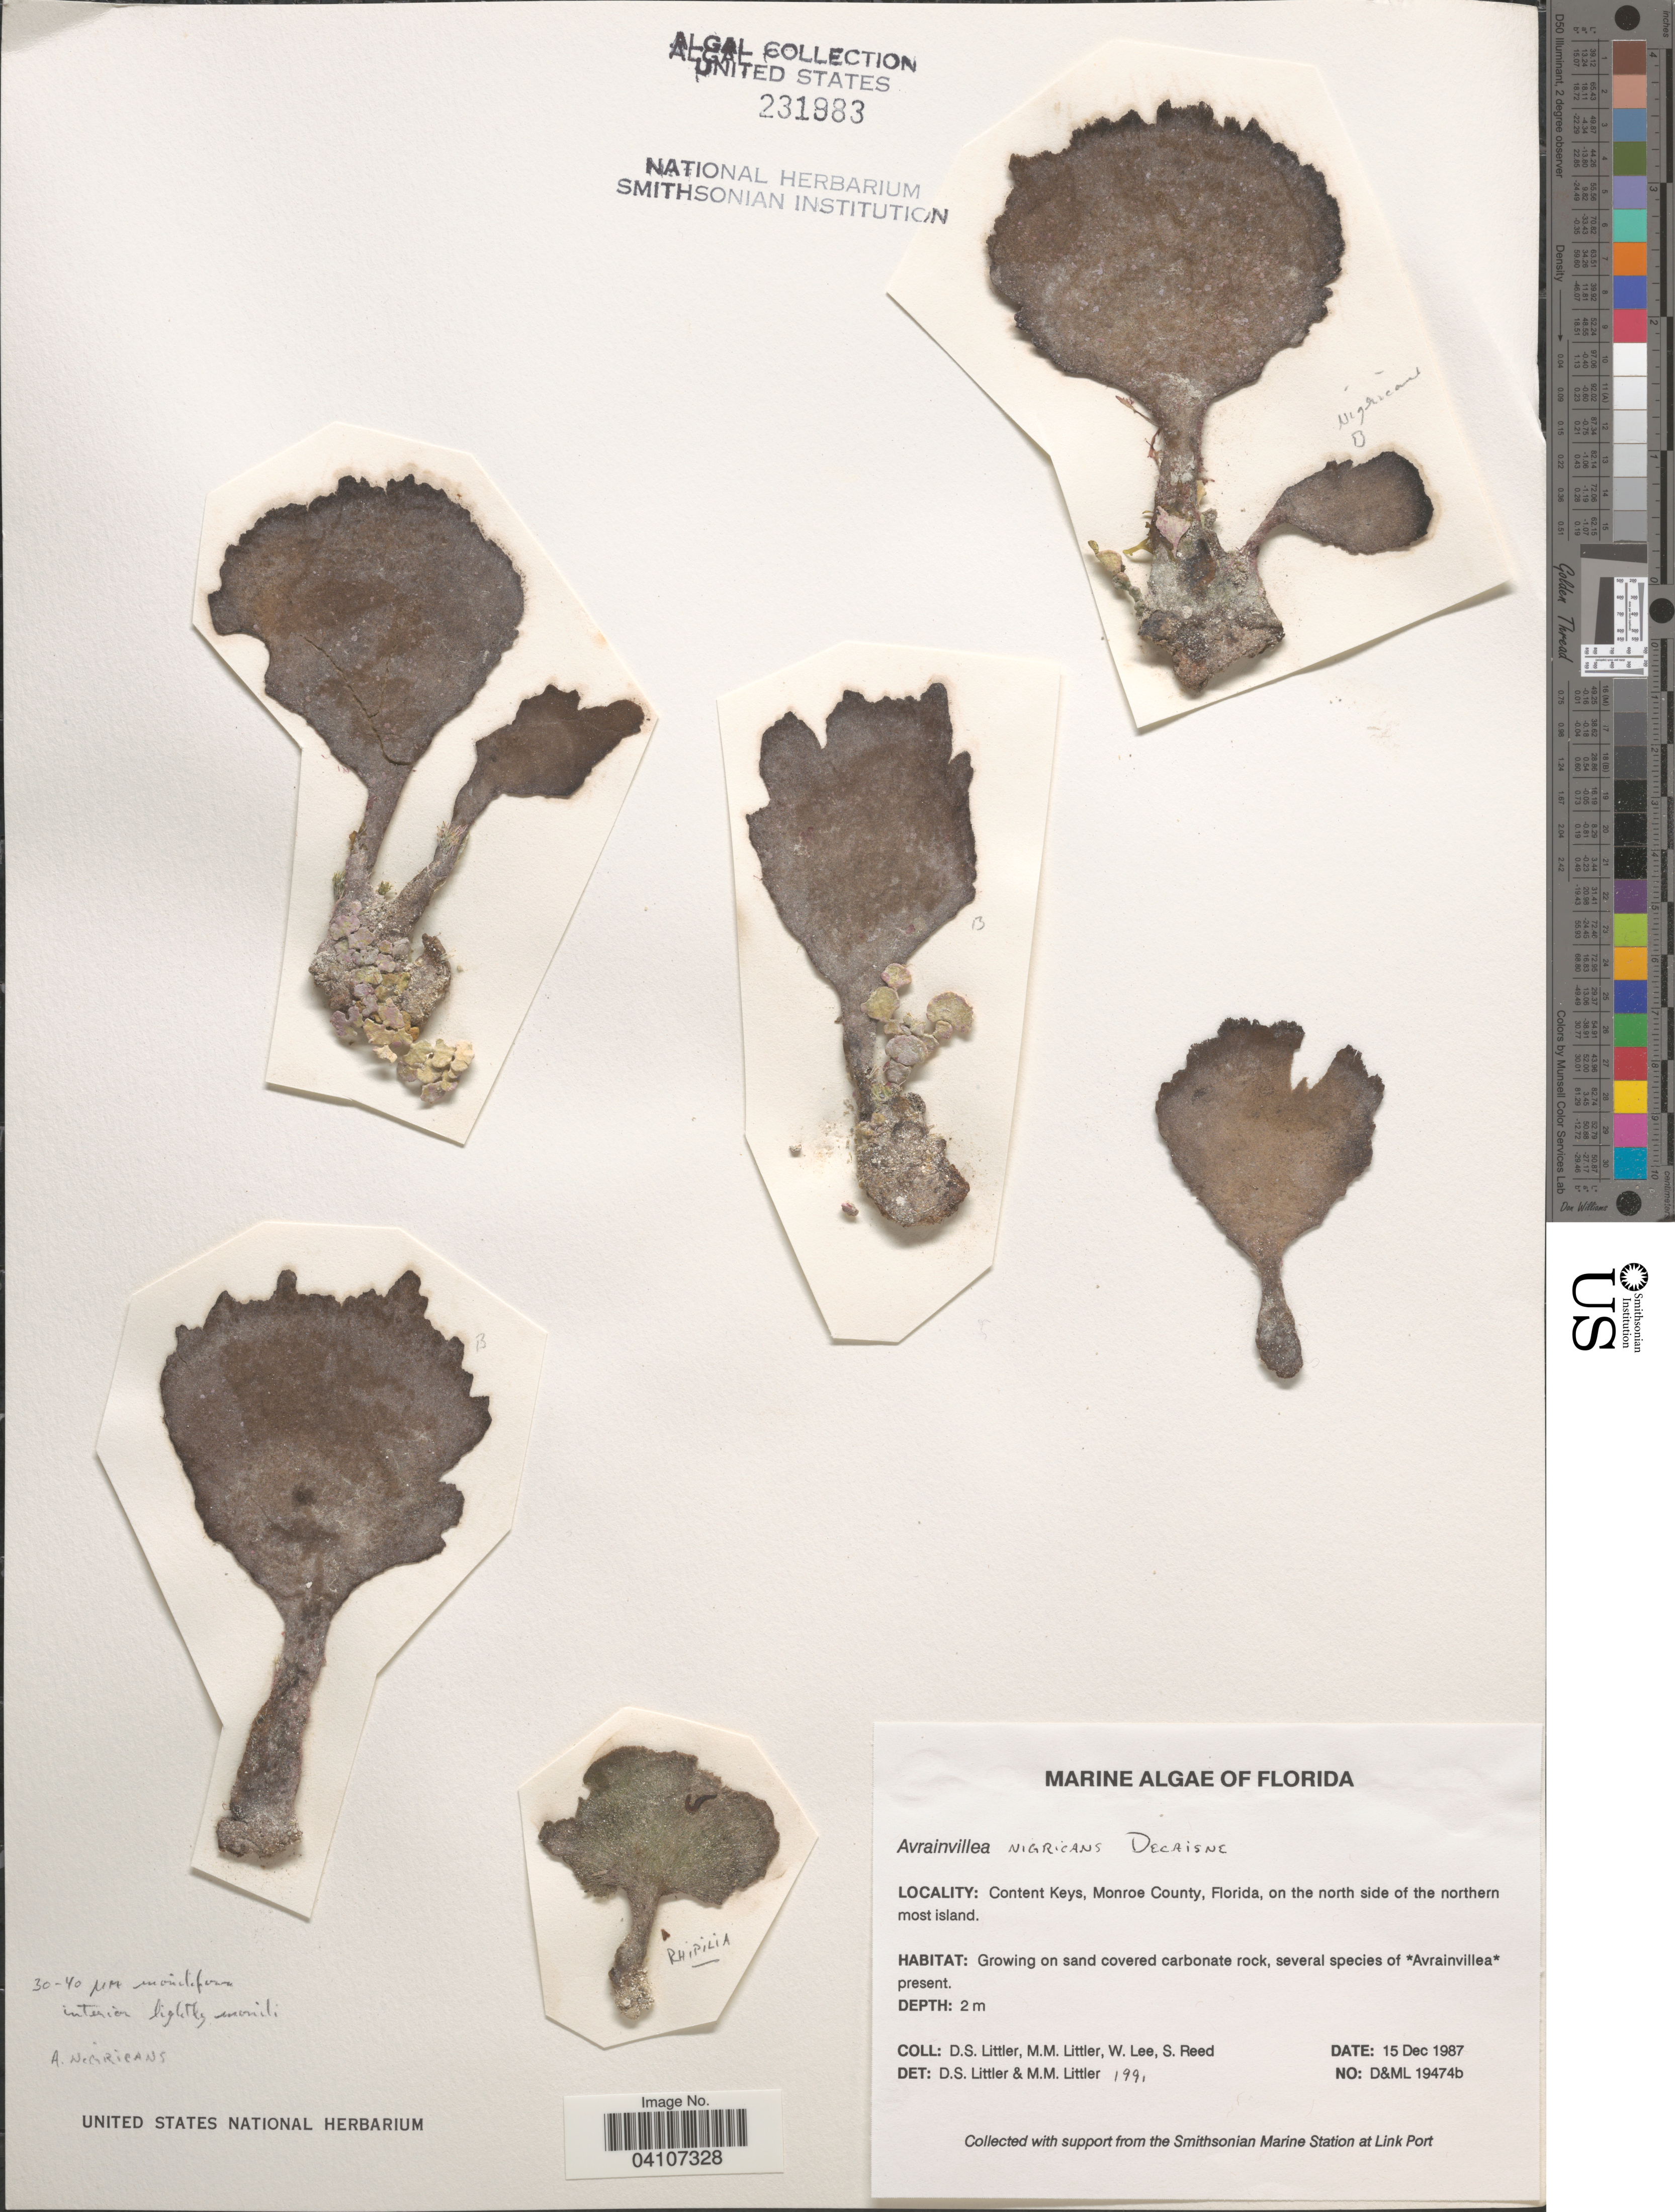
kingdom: Plantae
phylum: Chlorophyta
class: Ulvophyceae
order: Bryopsidales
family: Dichotomosiphonaceae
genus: Avrainvillea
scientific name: Avrainvillea nigricans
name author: Decne.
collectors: D. S. Littler, W. Lee & S. Reed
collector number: D&ML 19474b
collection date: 1987-12-15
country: United States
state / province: Florida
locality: Content Keys, Monroe County, on the north side of the northern most island.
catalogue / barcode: US 231883